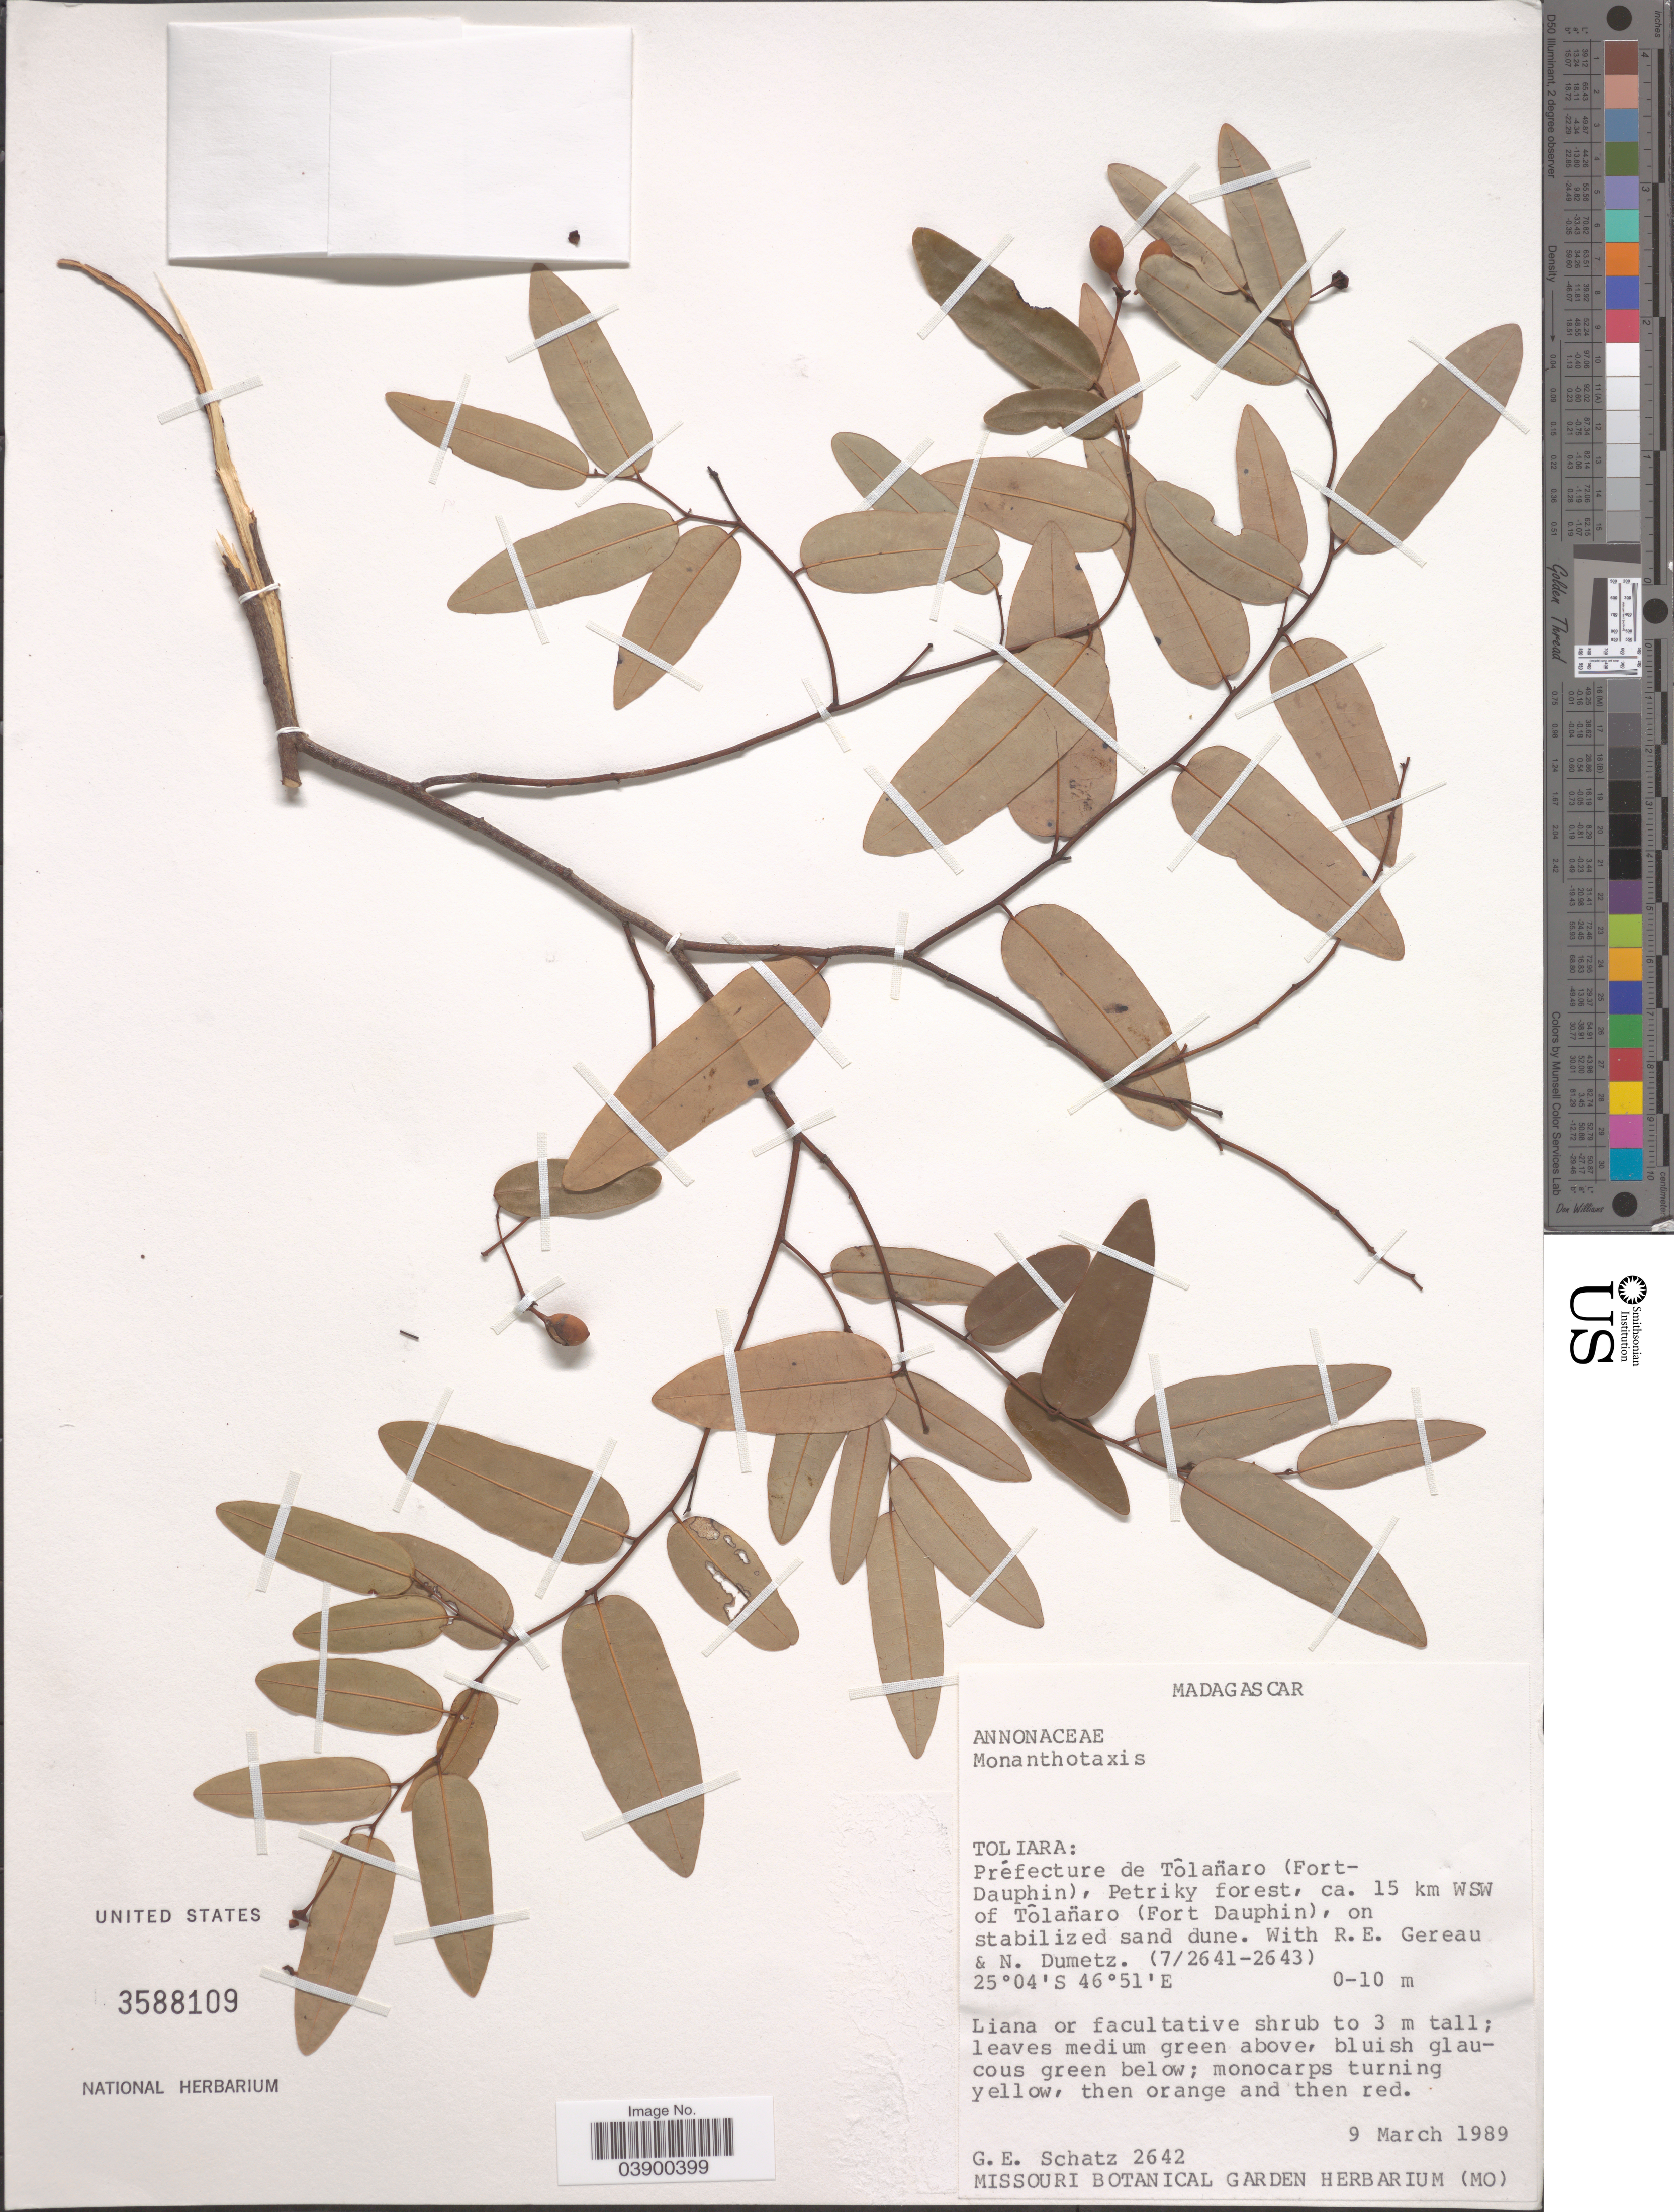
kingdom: Plantae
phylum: Tracheophyta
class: Magnoliopsida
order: Magnoliales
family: Annonaceae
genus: Monanthotaxis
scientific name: Monanthotaxis sp.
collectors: G. Schatz, R. Gereau & N. Dumetz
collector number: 2642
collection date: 1989-03-09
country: Madagascar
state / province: Anosy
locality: Préfecture de Tôlanaro (Fort Dauphin), Petriky forest, ca. 15 km WSW of Tôlanaro (Fort Dauphin).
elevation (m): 0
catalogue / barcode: US 3588109